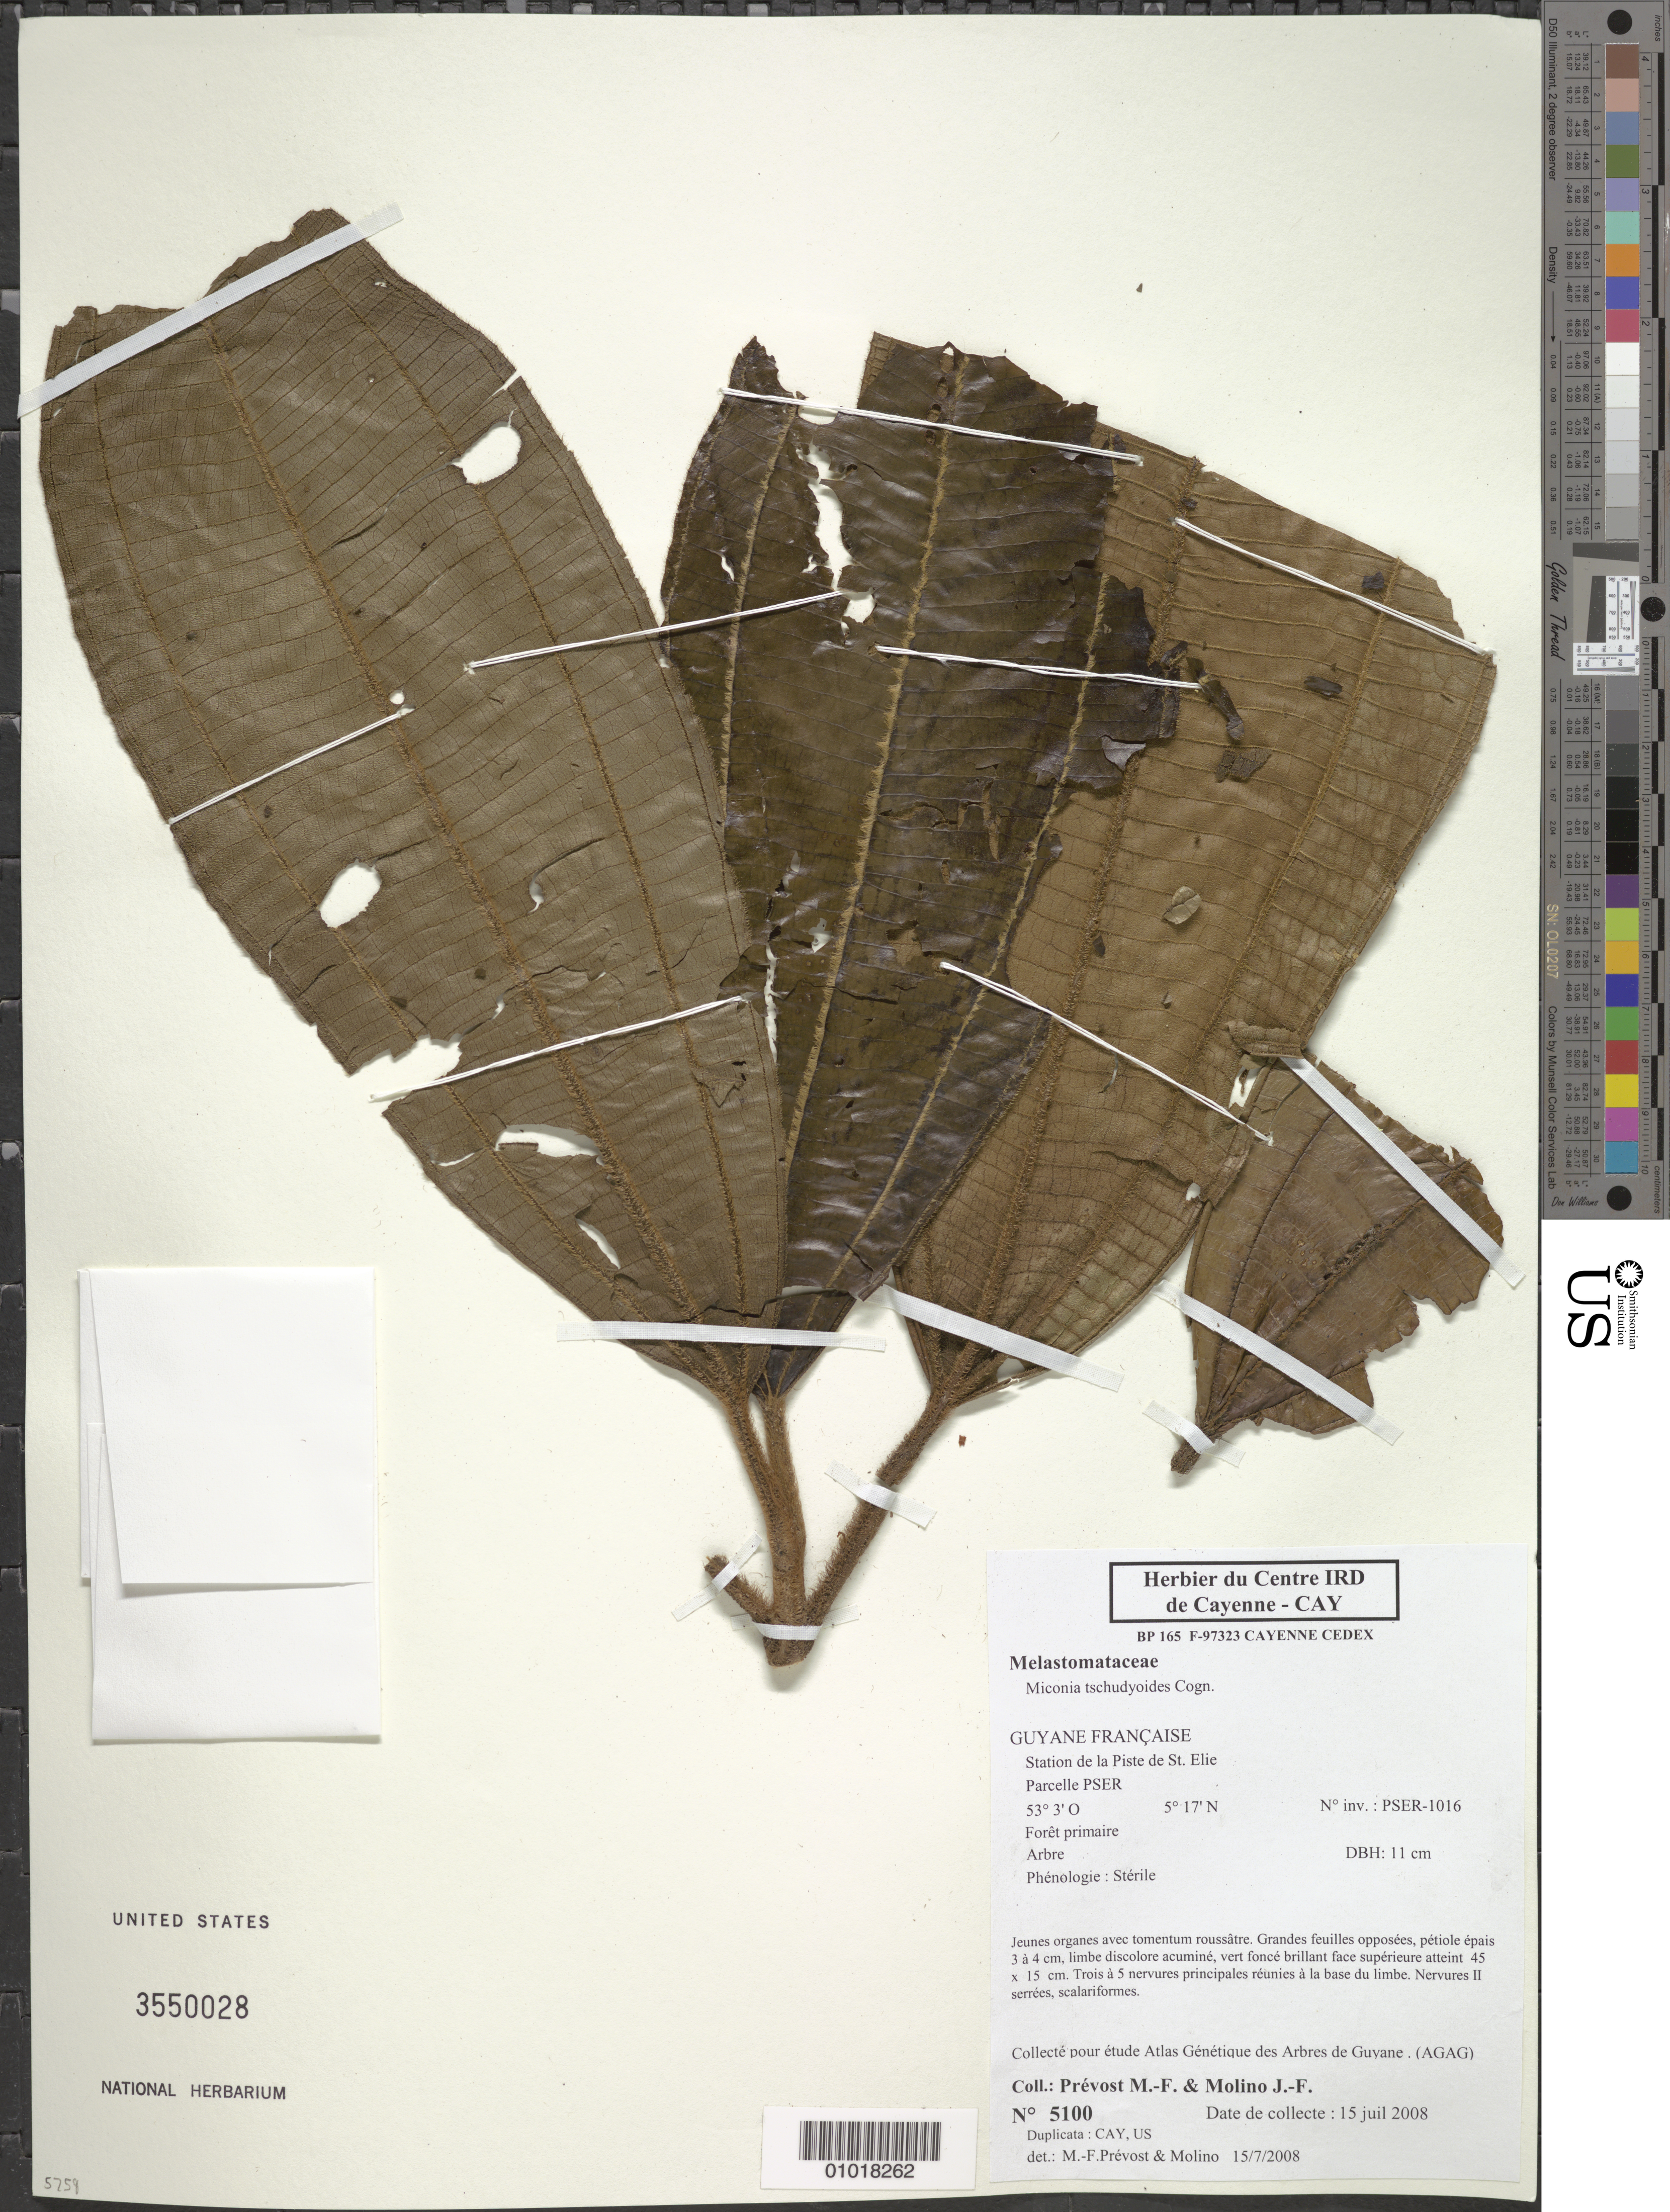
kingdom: Plantae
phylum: Tracheophyta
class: Magnoliopsida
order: Myrtales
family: Melastomataceae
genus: Miconia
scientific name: Miconia tschudyoides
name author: Cogn.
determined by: Prévost, M.-F.; Molino, J. F.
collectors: M.-F. Prévost & J. Molino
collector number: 5100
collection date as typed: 15-Jul-08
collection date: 2008-07-15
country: French Guiana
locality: Station de la Piste de St. Elie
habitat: Foret primaire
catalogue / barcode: US 3550028